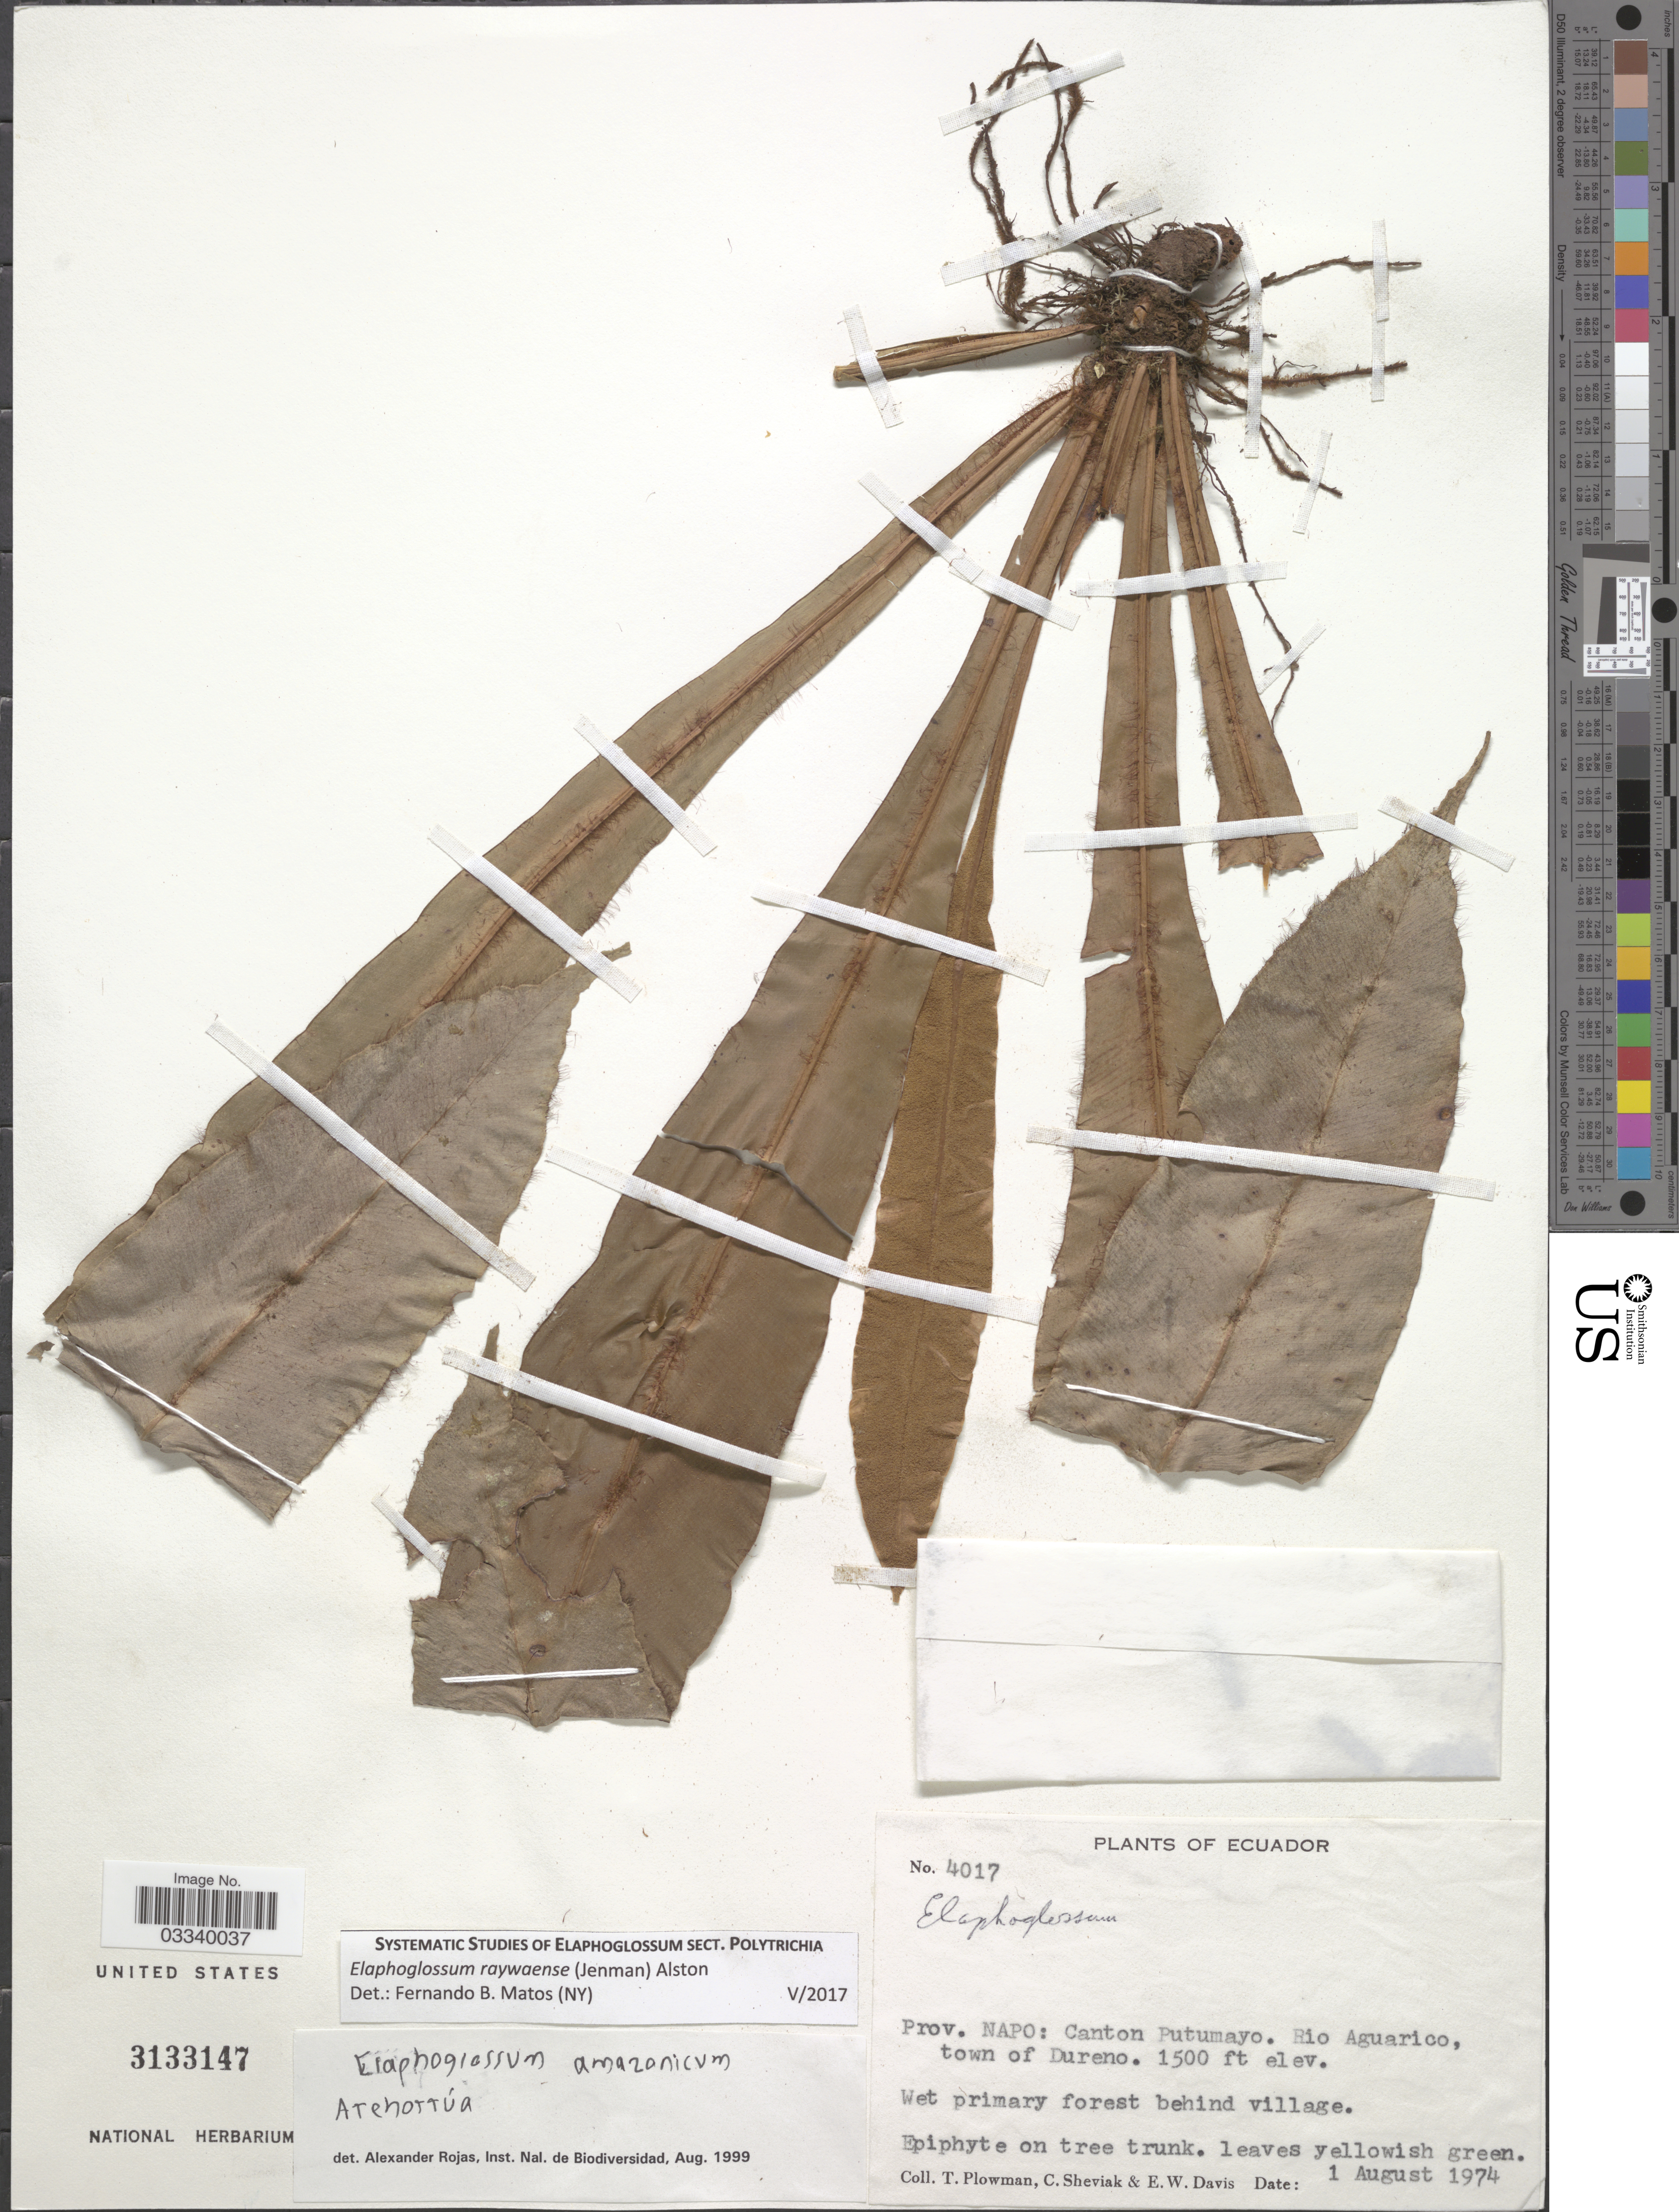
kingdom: Plantae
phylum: Tracheophyta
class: Polypodiopsida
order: Polypodiales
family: Dryopteridaceae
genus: Elaphoglossum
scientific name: Elaphoglossum raywaense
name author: (Jenman) Alston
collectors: T. Plowmann, C. J. Sheviak & E. W. Davis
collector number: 4017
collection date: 1974-08-01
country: Ecuador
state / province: Napo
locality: Canton Putumayo. Rio Aguarico, town of Dureno.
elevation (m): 457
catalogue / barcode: US 3133147